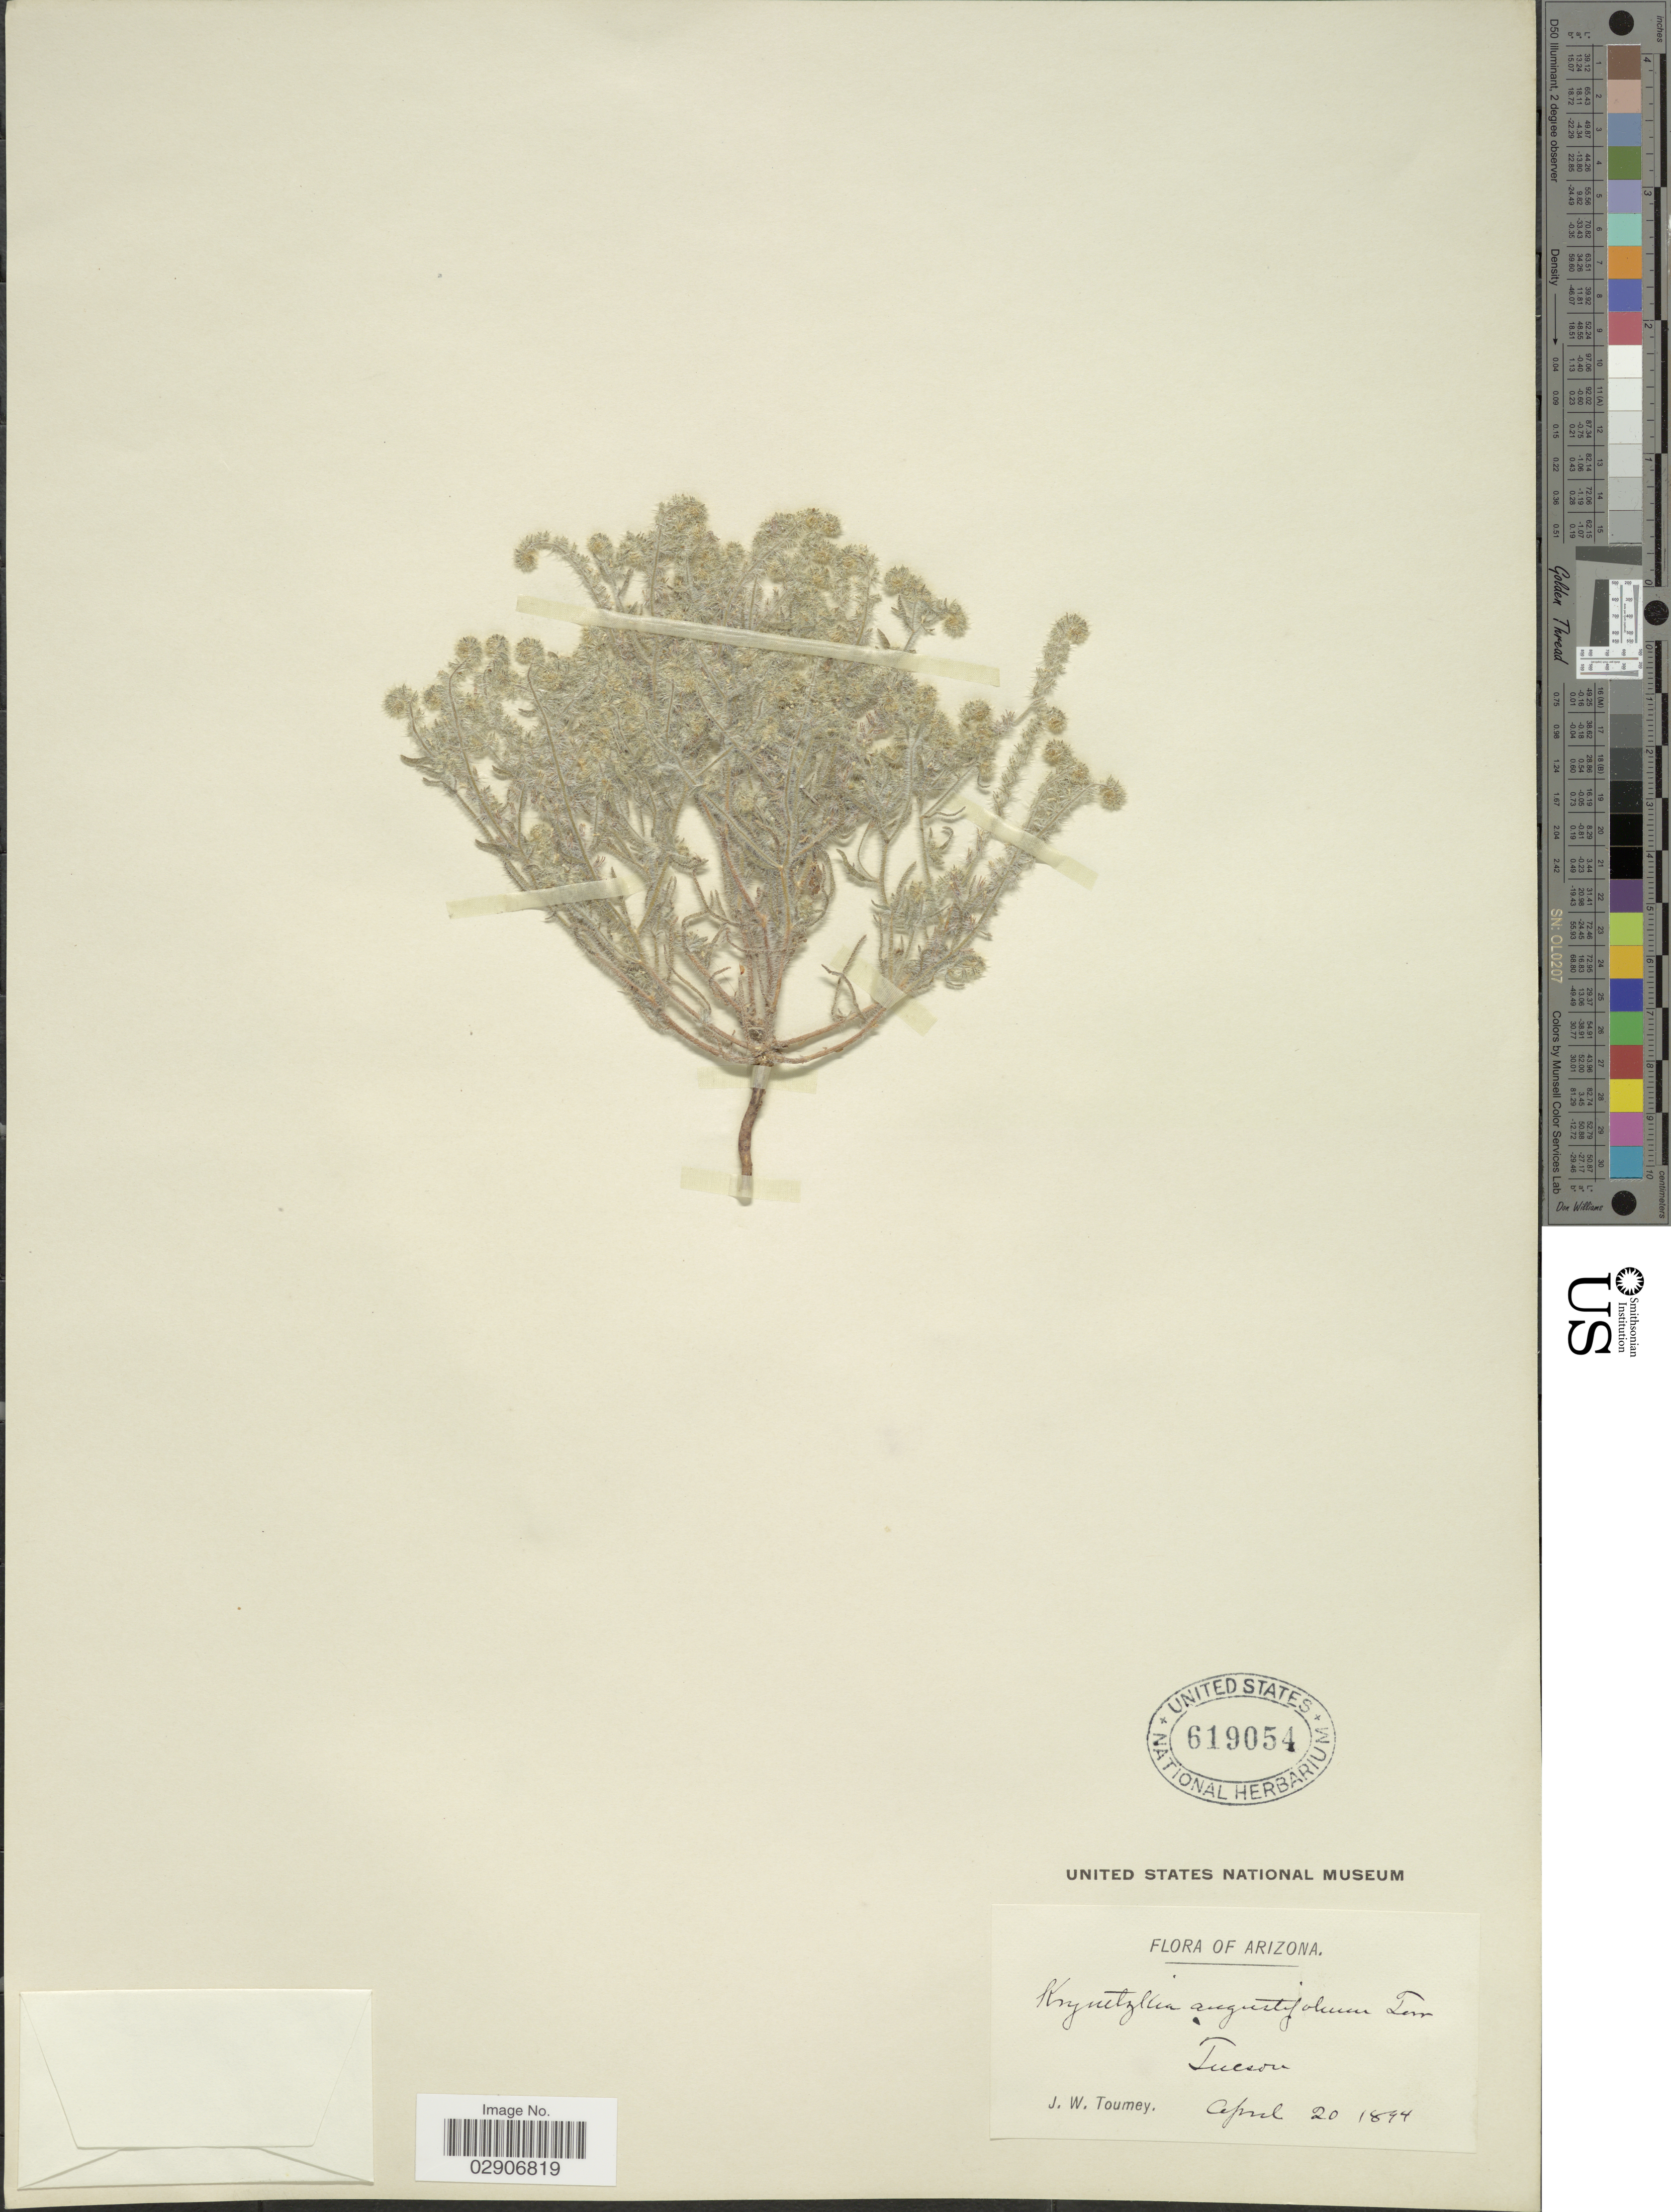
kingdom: Plantae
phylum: Tracheophyta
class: Magnoliopsida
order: Boraginales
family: Boraginaceae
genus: Cryptantha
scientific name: Cryptantha angustifolia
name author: (Torr.) Greene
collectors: J. W. Toumey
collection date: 1894-04-20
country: United States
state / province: Arizona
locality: Tucson.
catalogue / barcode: US 619054